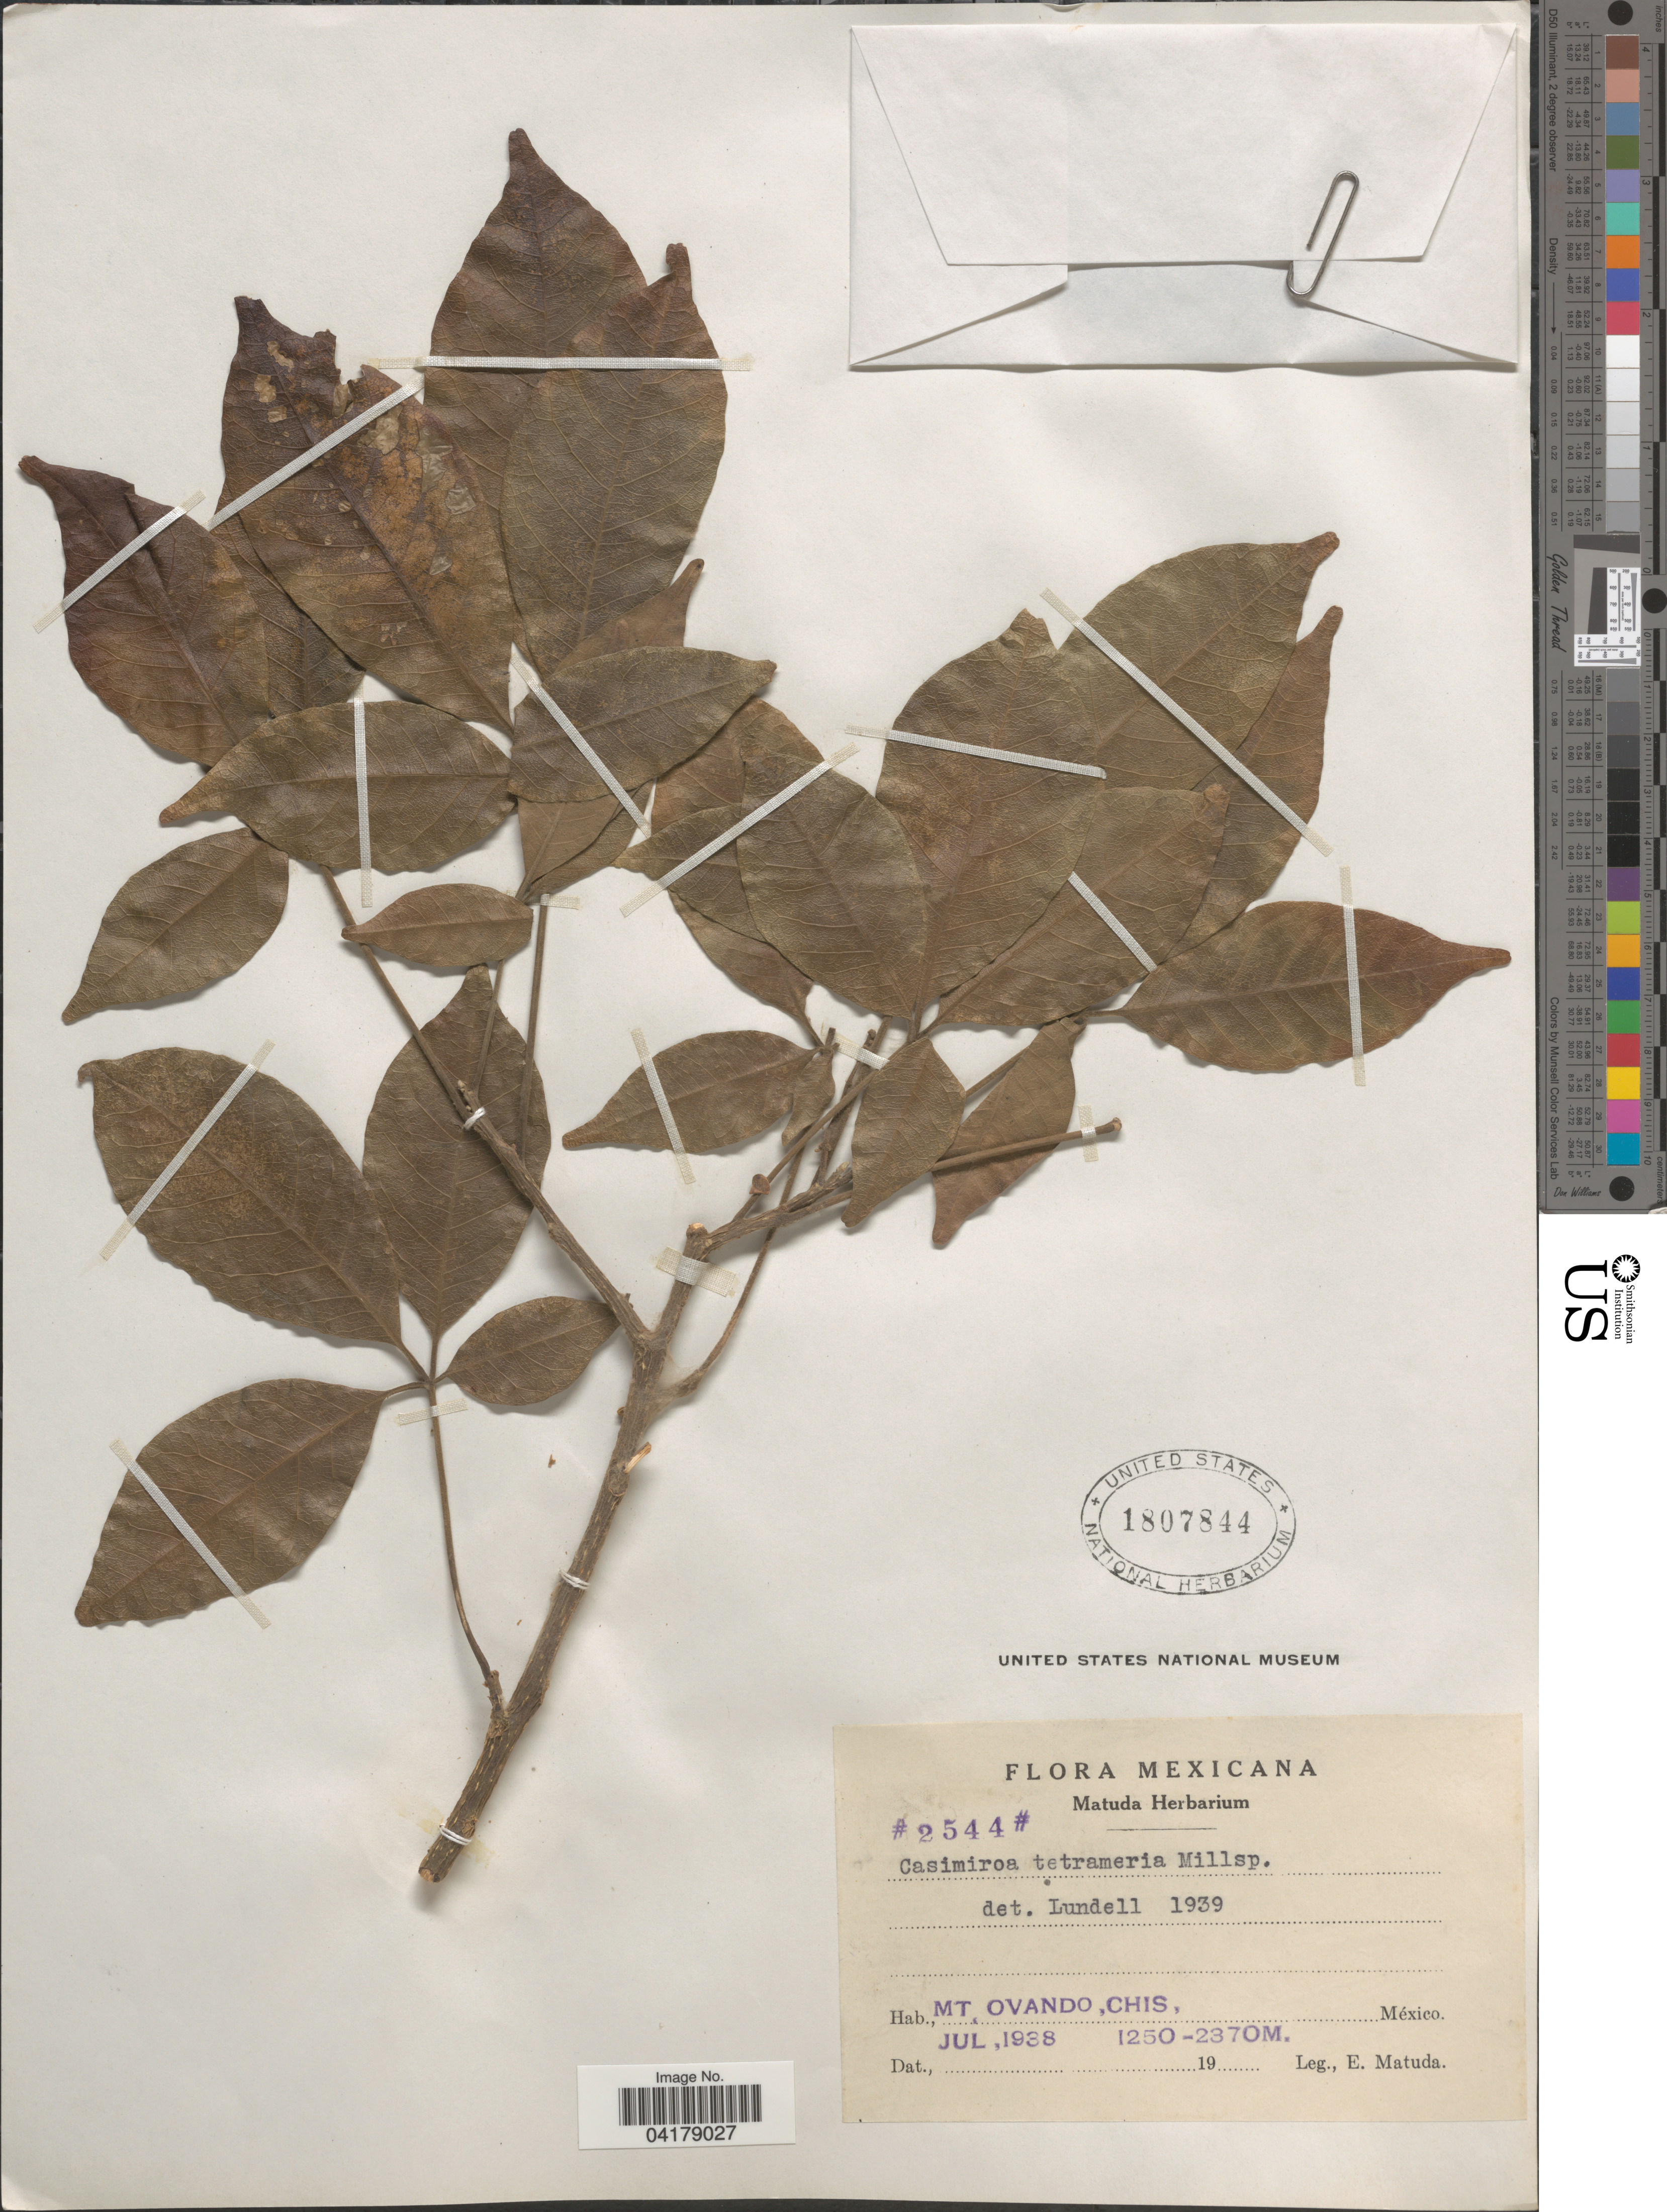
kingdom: Plantae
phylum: Tracheophyta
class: Magnoliopsida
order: Sapindales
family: Rutaceae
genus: Casimiroa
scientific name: Casimiroa tetrameria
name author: Millsp.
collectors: E. Matuda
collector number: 2544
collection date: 1938-07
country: Mexico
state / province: Chiapas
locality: Mt. Ovando.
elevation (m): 1250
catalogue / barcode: US 1807844